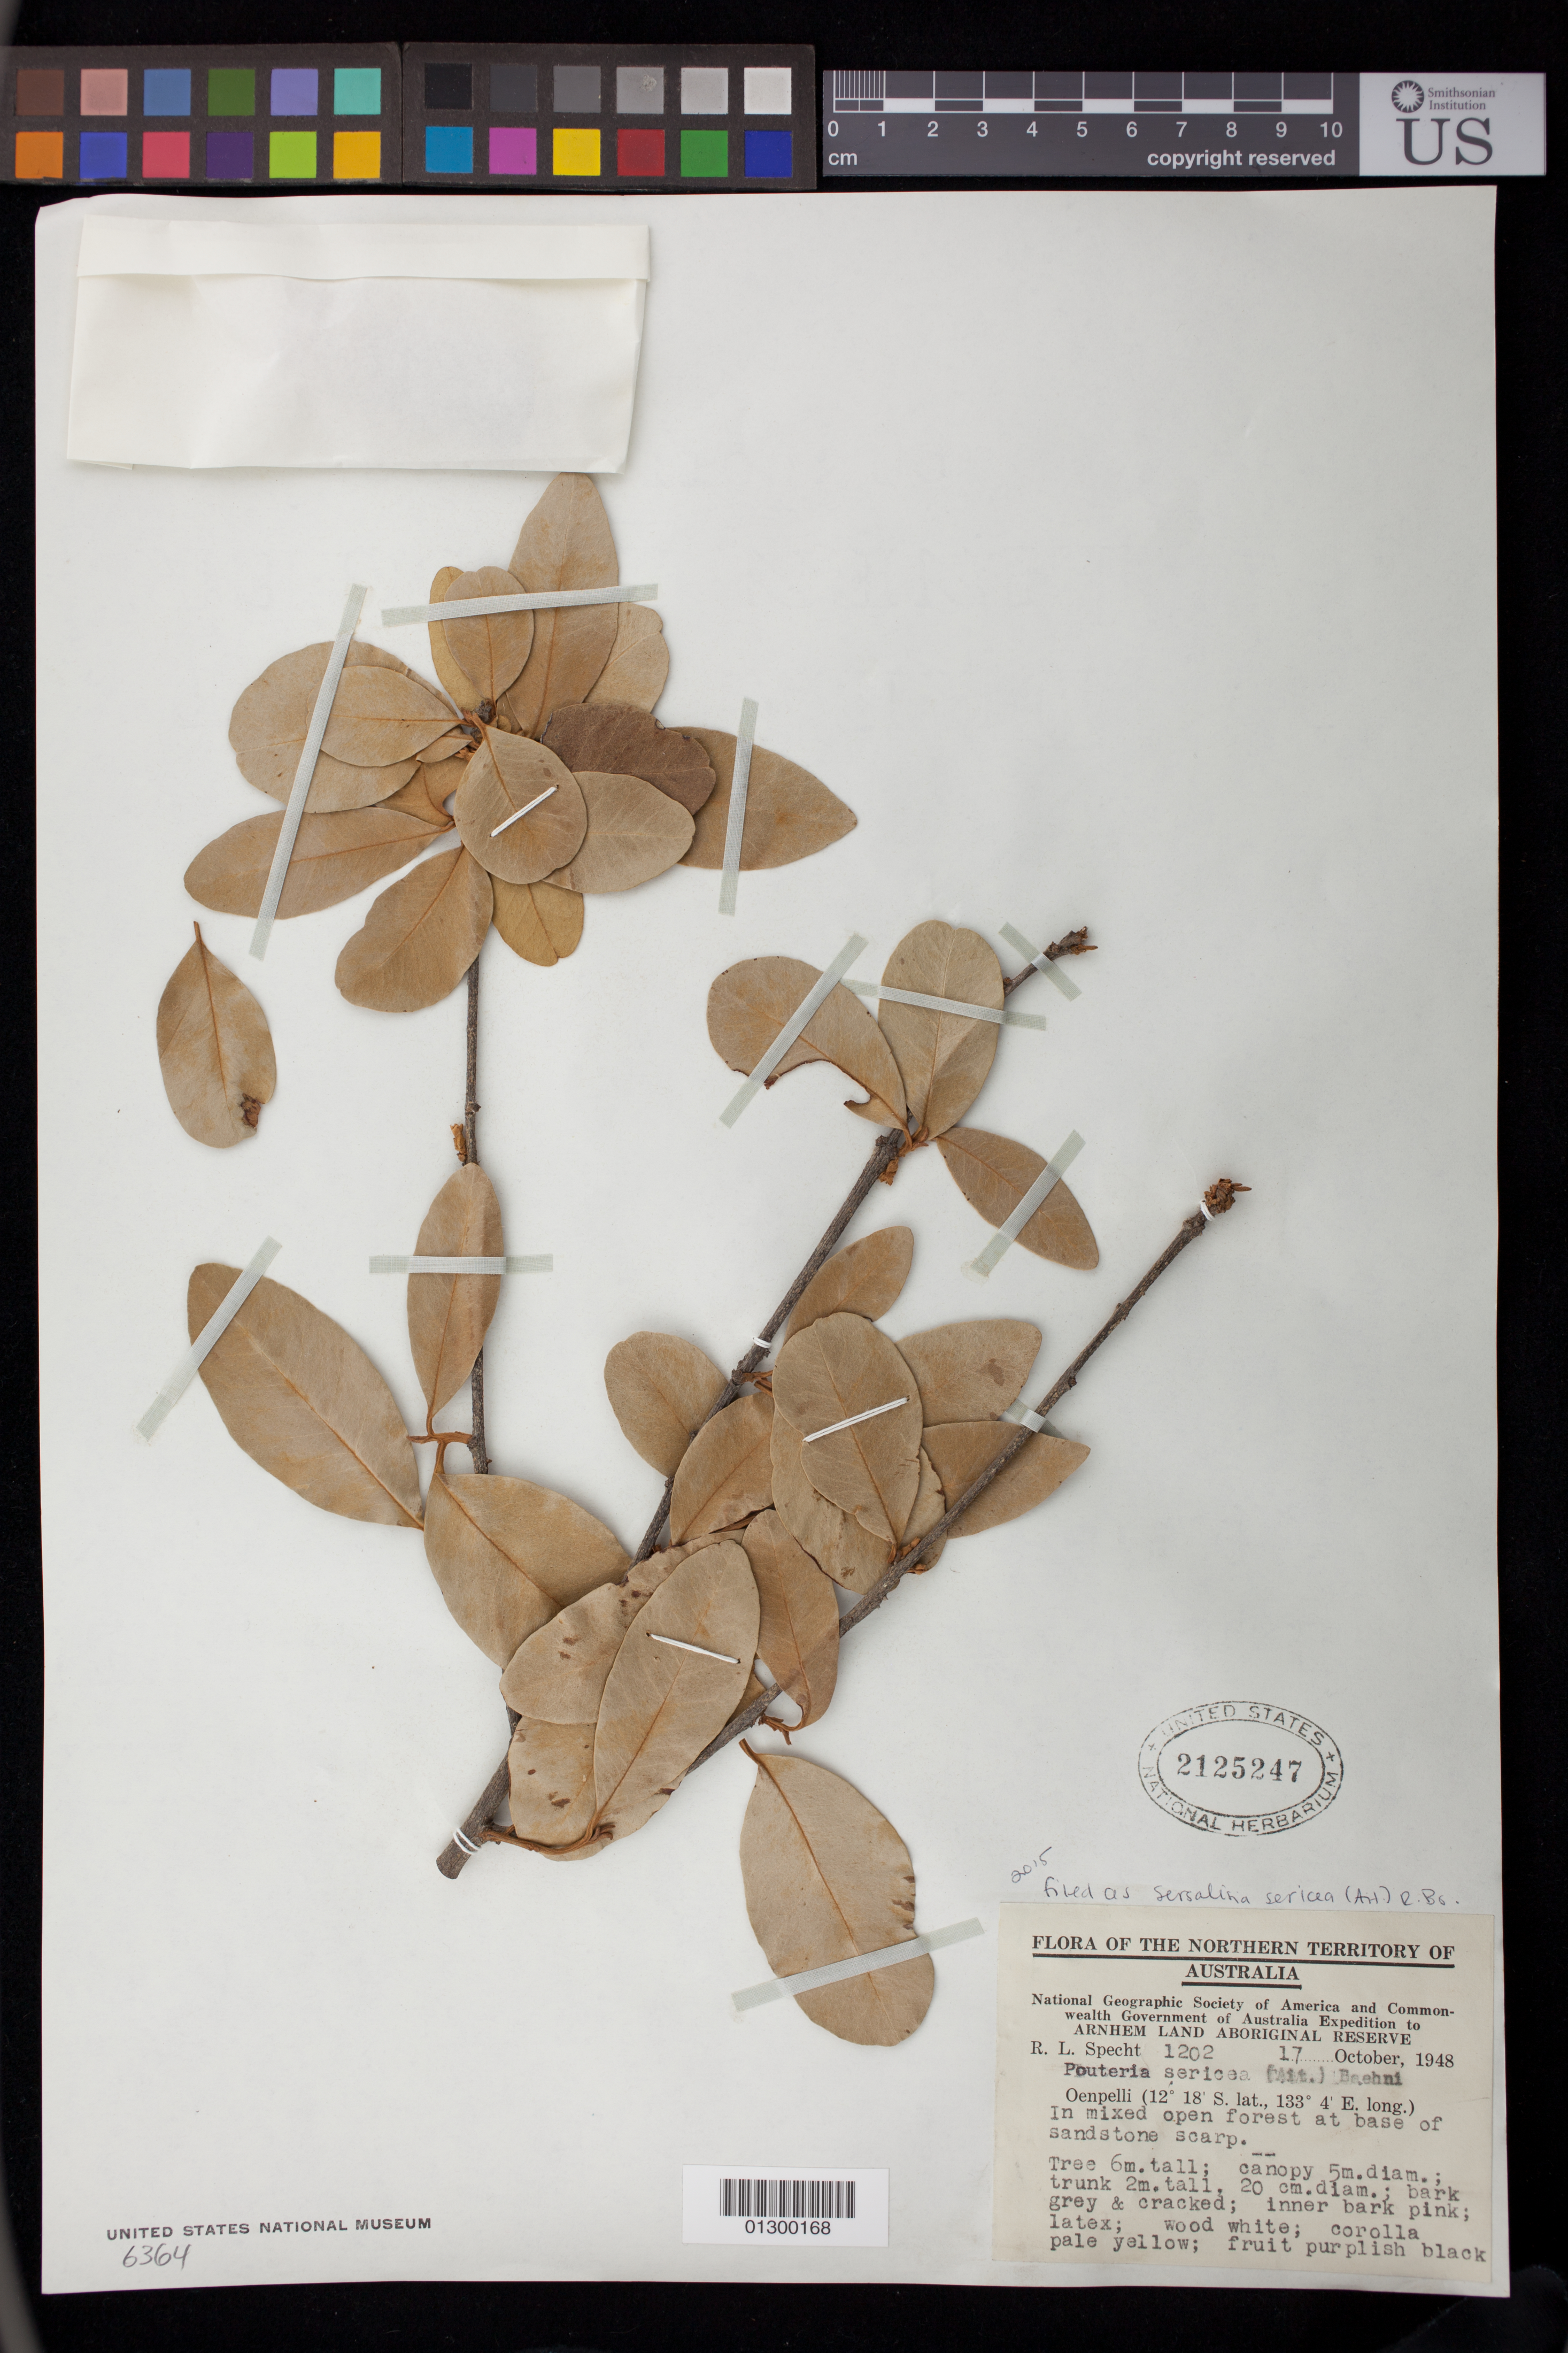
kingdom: Plantae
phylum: Tracheophyta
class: Magnoliopsida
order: Ericales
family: Sapotaceae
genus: Sersalisia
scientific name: Sersalisia sericea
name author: (R. Br.) R. Br.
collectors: R. L. Specht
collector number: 1202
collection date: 1948-10-17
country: Australia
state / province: Northern Territory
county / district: West Arnhem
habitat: In mixed open forest at base of sandstone scarp.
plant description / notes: Tree 6 m. tall; canopy 5 m. diam.; trunk 2 m. tall, 20 cm. diam.; bark grey and cracked; inner bark pink; latex; wood white; corolla pale yellow; fruit purplish black.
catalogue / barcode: US 2125247